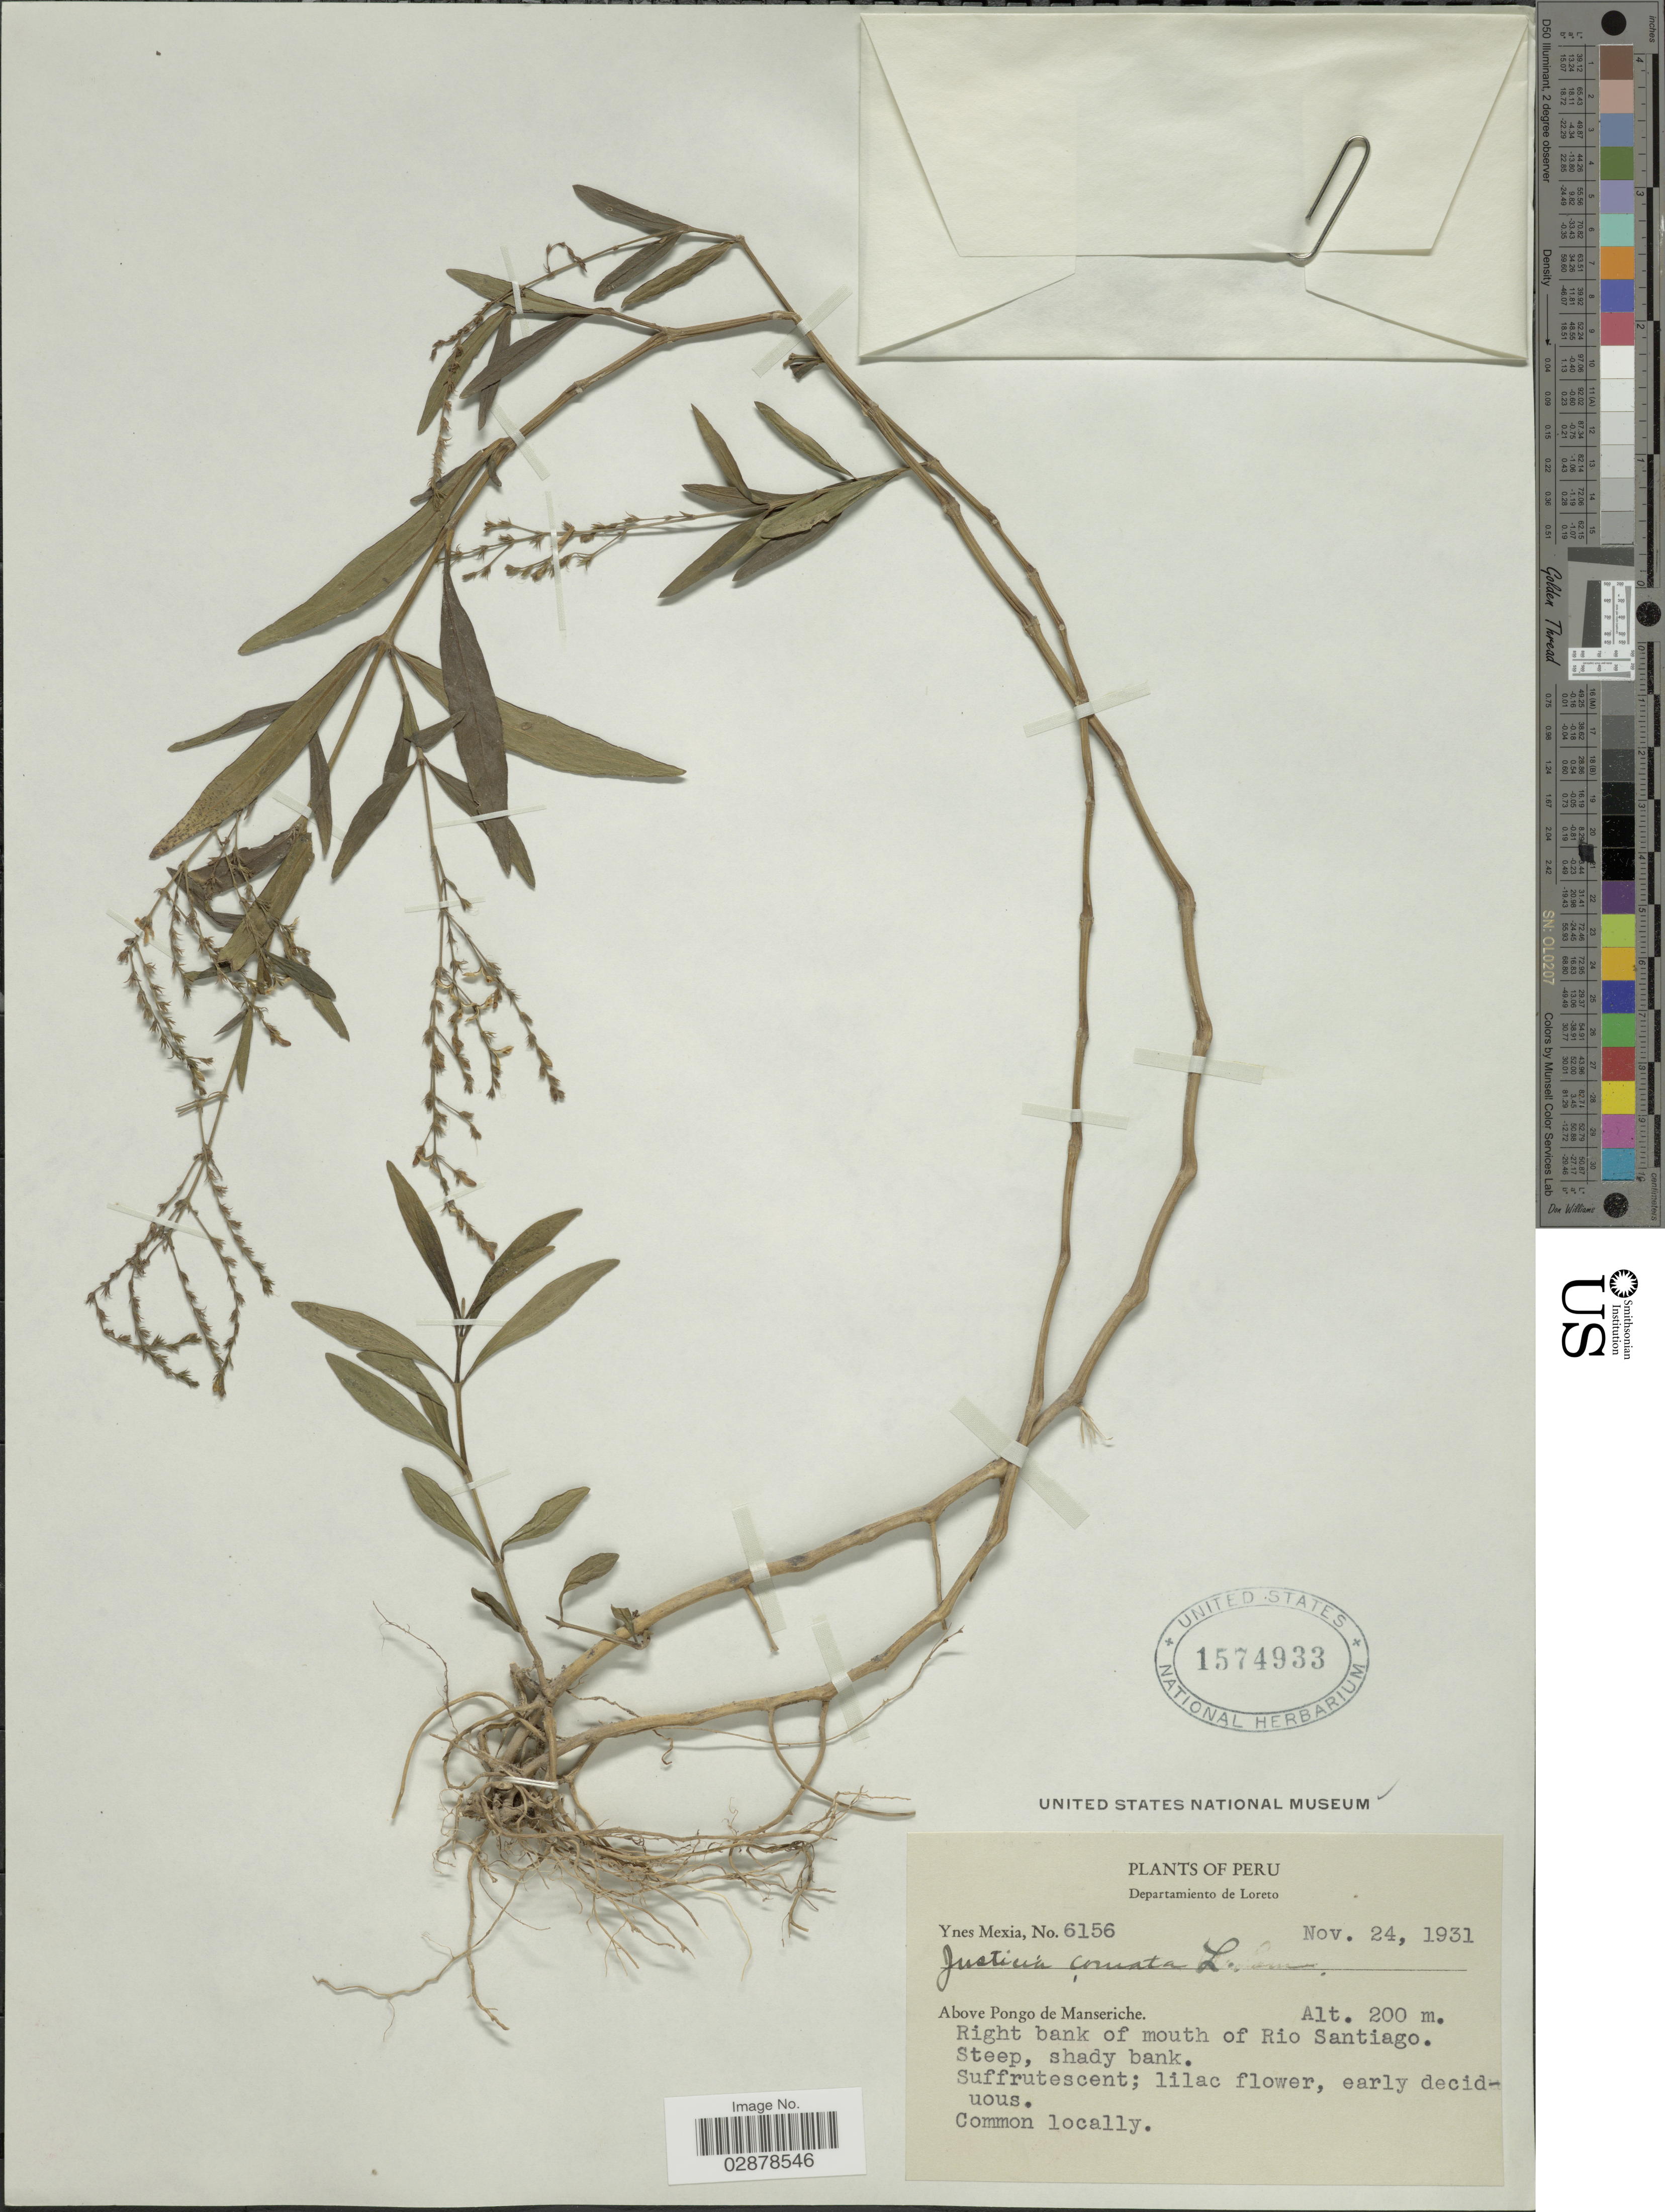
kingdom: Plantae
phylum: Tracheophyta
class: Magnoliopsida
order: Lamiales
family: Acanthaceae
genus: Justicia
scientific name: Justicia comata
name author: (L.) Lam.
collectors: Y. Mexia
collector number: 6156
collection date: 1931-11-24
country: Peru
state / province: Loreto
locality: Departamiento de Loreto. Above Pongo de Manseriche. Right bank of mouth of Rio Santiago.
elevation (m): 200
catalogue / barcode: US 1574933